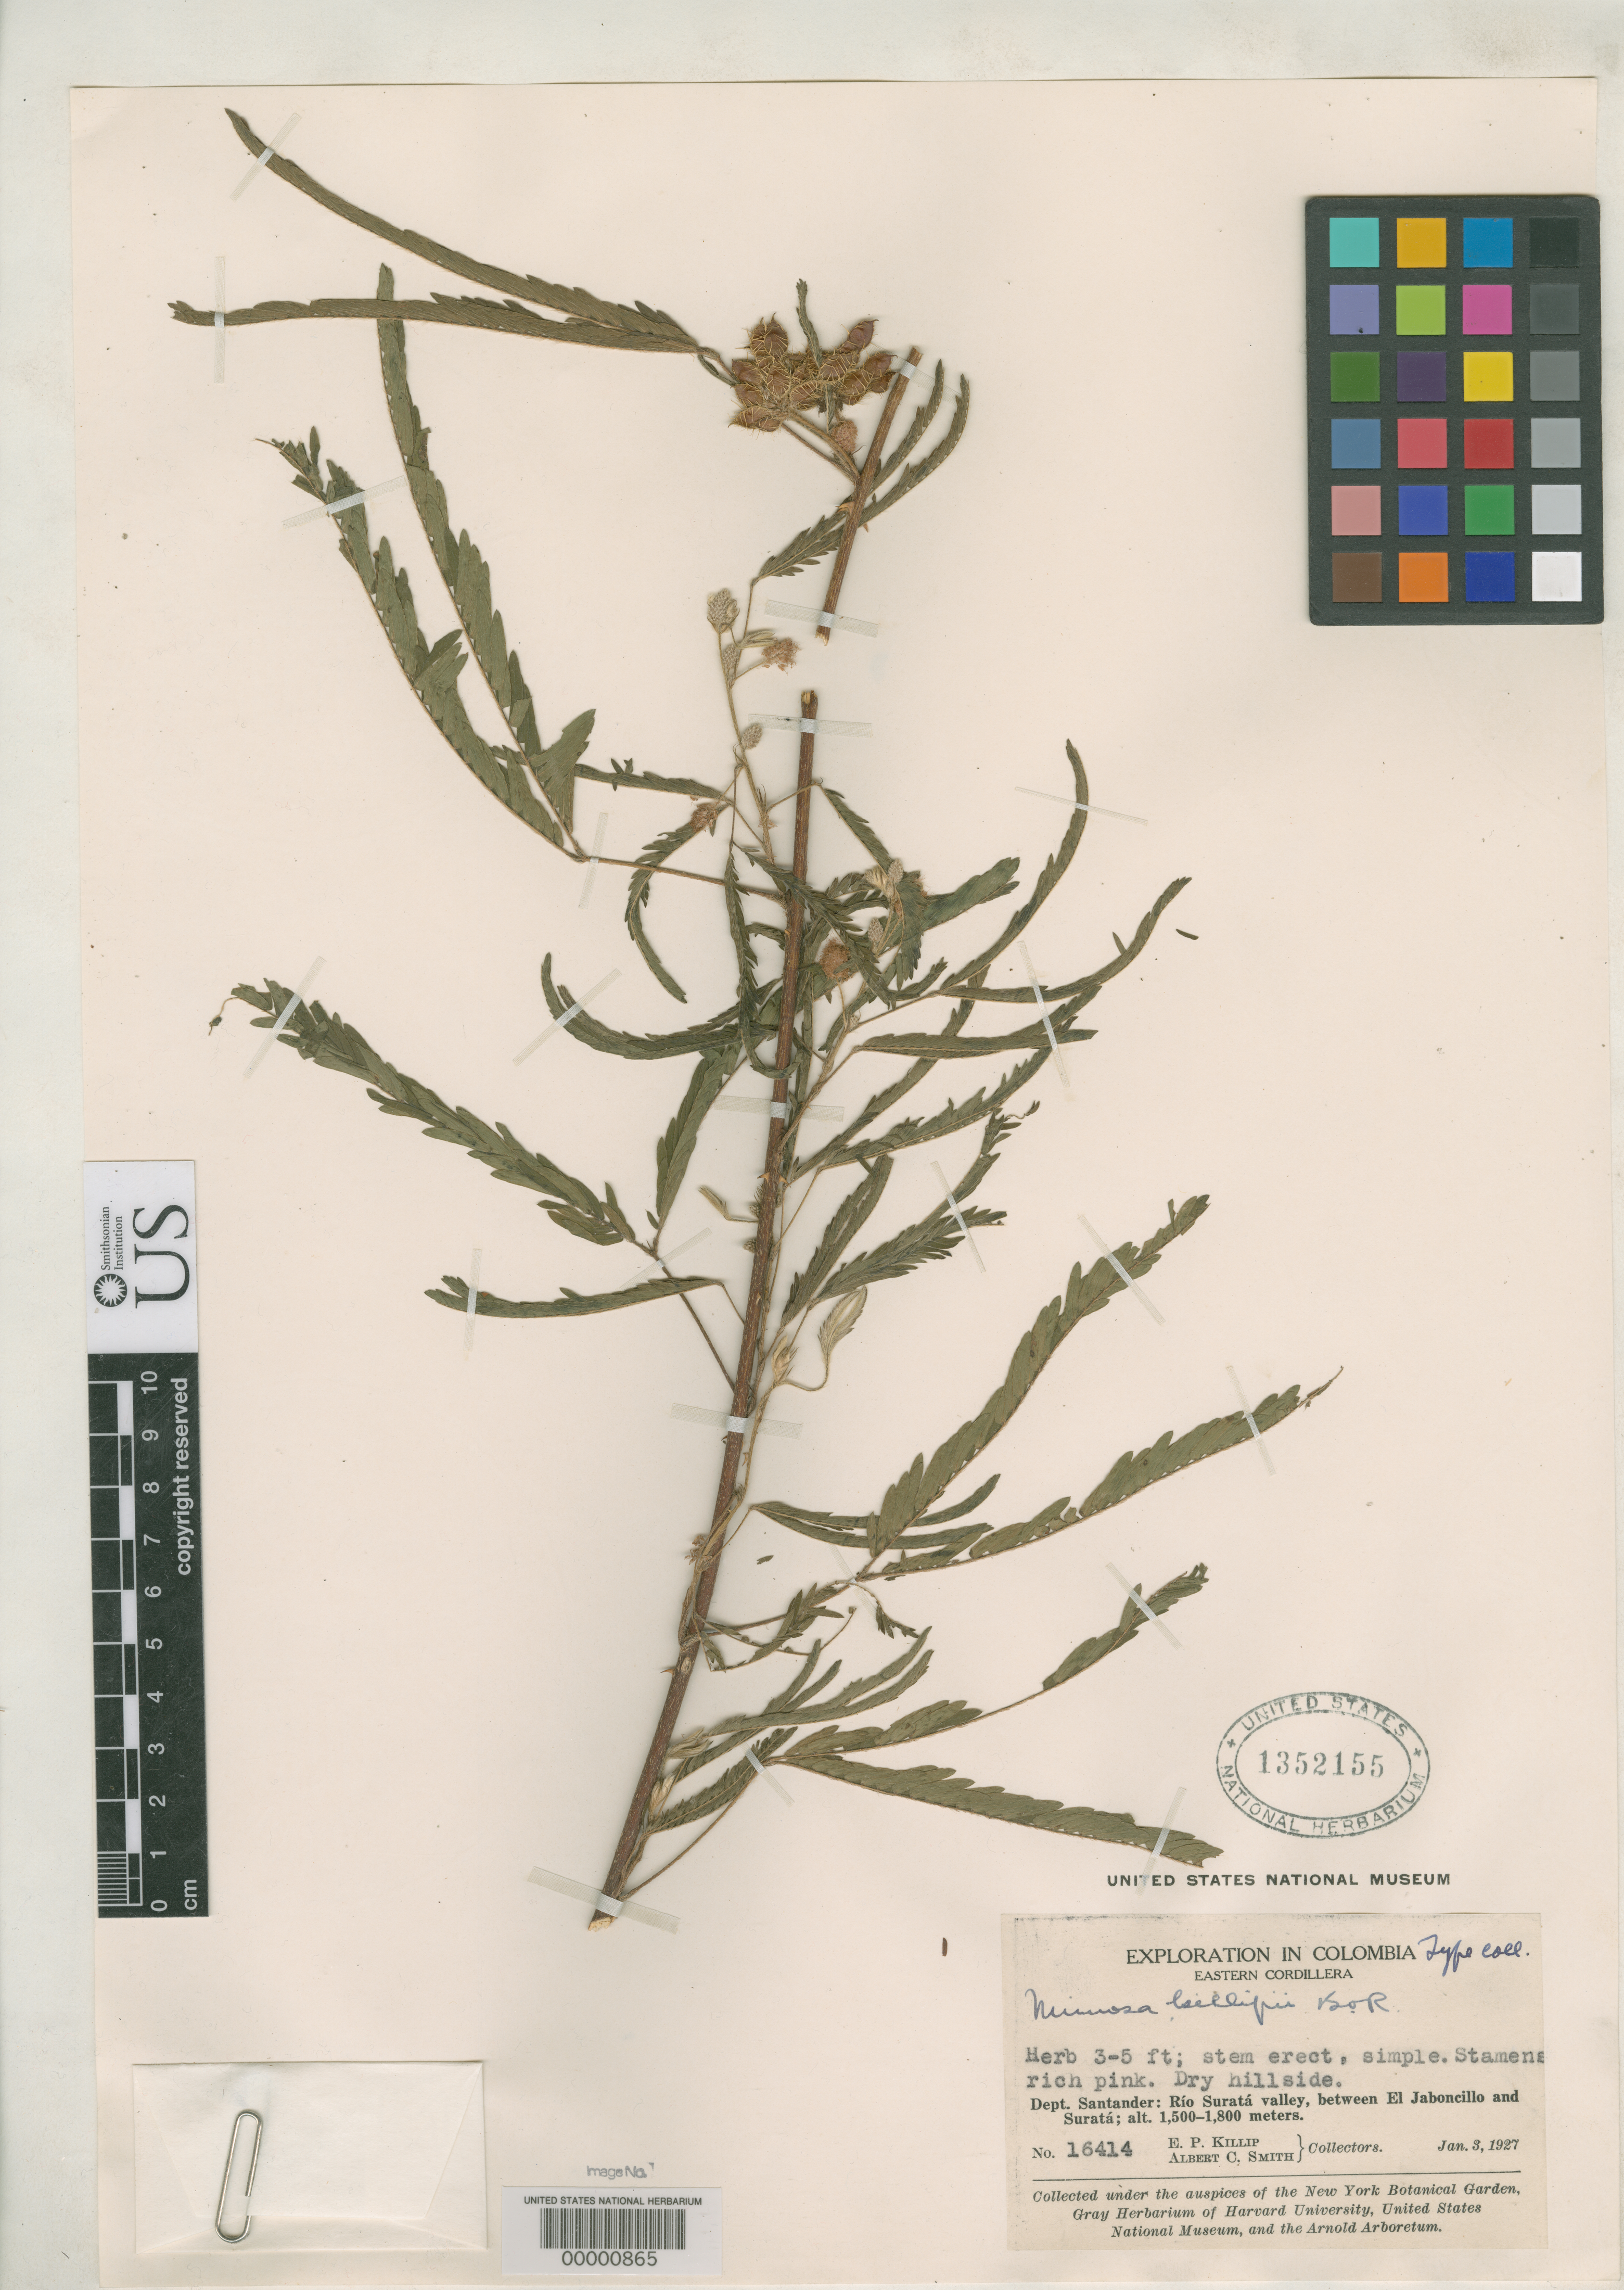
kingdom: Plantae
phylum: Tracheophyta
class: Magnoliopsida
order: Fabales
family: Fabaceae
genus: Mimosa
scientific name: Mimosa killipii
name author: Britton & Rose in Britton & Killip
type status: Isotype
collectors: E. P. Killip & A. C. Smith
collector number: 16414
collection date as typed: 03 Jan 1927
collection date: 1927-01-03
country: Colombia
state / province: Santander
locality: Rio Surata Valley, between El Jaboncillo and Surata.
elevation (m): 1500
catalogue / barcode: US 1352155